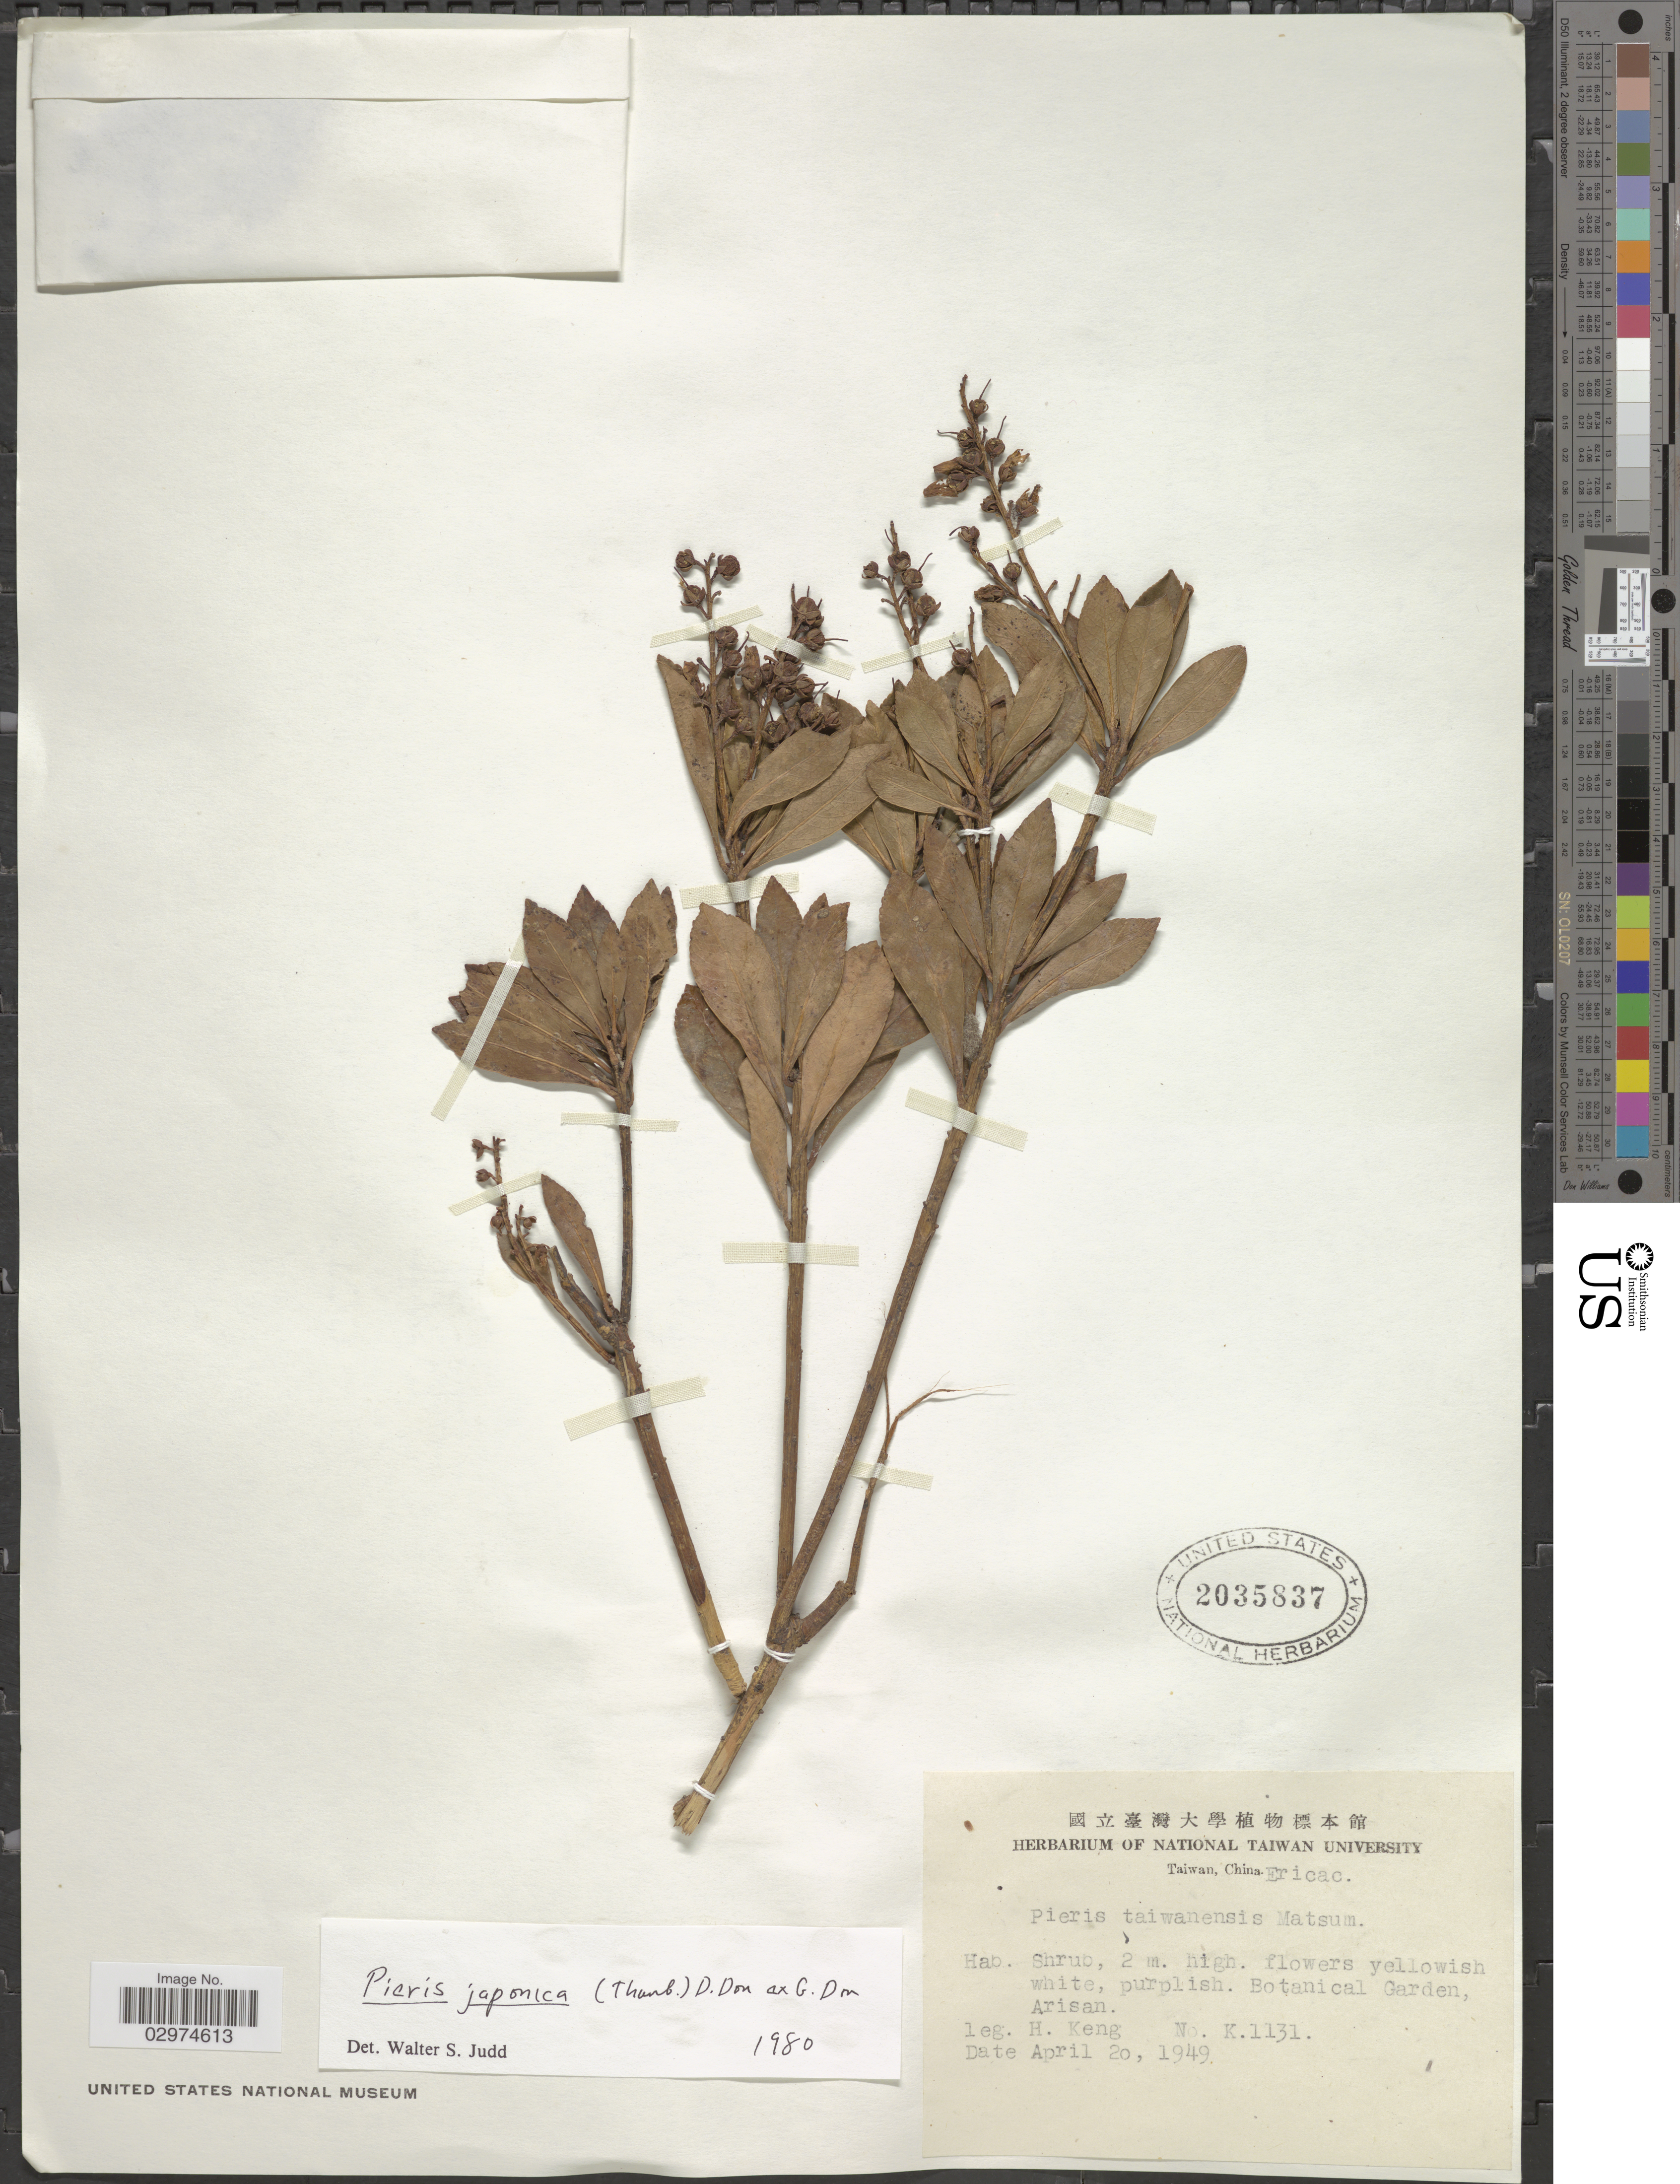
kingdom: Plantae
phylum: Tracheophyta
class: Magnoliopsida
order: Ericales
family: Ericaceae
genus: Pieris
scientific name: Pieris japonica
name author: (Thunb.) D. Don ex G. Don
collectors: H. Keng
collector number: K1131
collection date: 1949-04-20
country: Taiwan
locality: Botanical Garden, Arisan.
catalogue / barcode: US 2035837